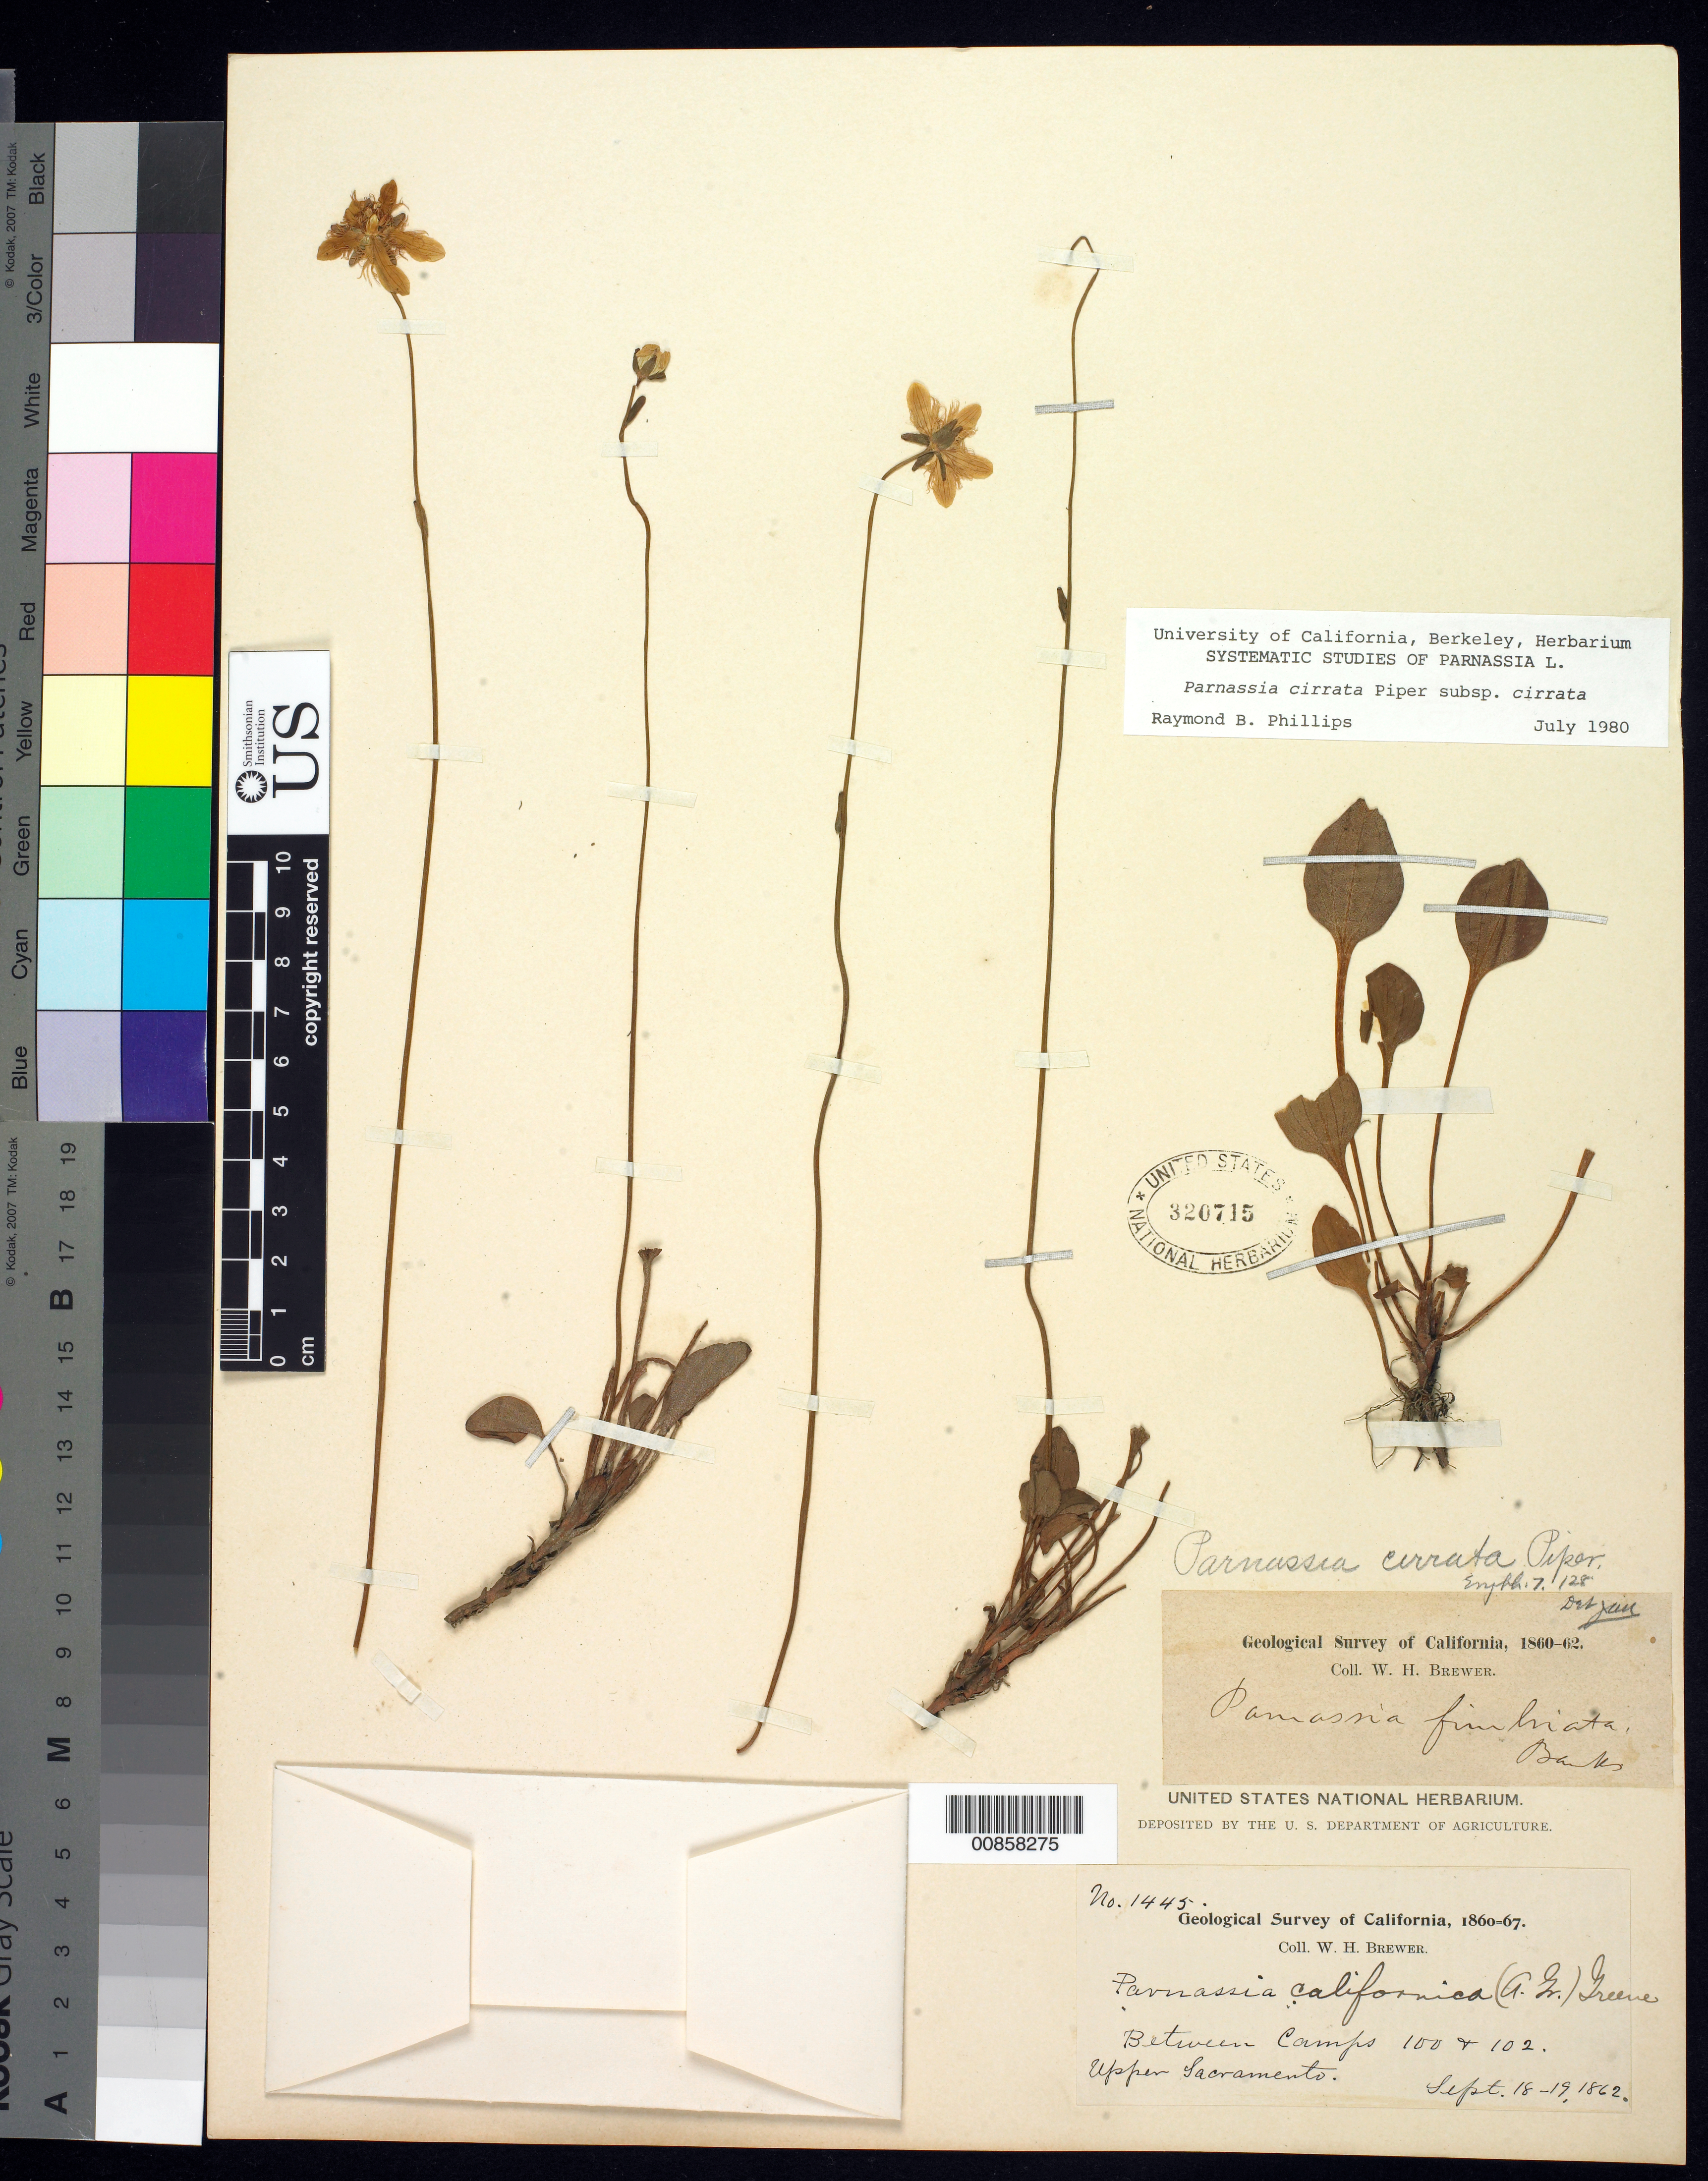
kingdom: Plantae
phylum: Tracheophyta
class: Magnoliopsida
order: Celastrales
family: Parnassiaceae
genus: Parnassia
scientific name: Parnassia cirrata subsp. cirrata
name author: Piper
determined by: Phillips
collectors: W. H. Brewer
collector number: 1445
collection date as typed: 18 Sep 1862 to 19 Sep 1862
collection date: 1862-09-18/1862-09-19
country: United States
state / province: California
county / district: Sacramento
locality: Between camp 100 and 102. Upper Sacramento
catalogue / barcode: US 320715